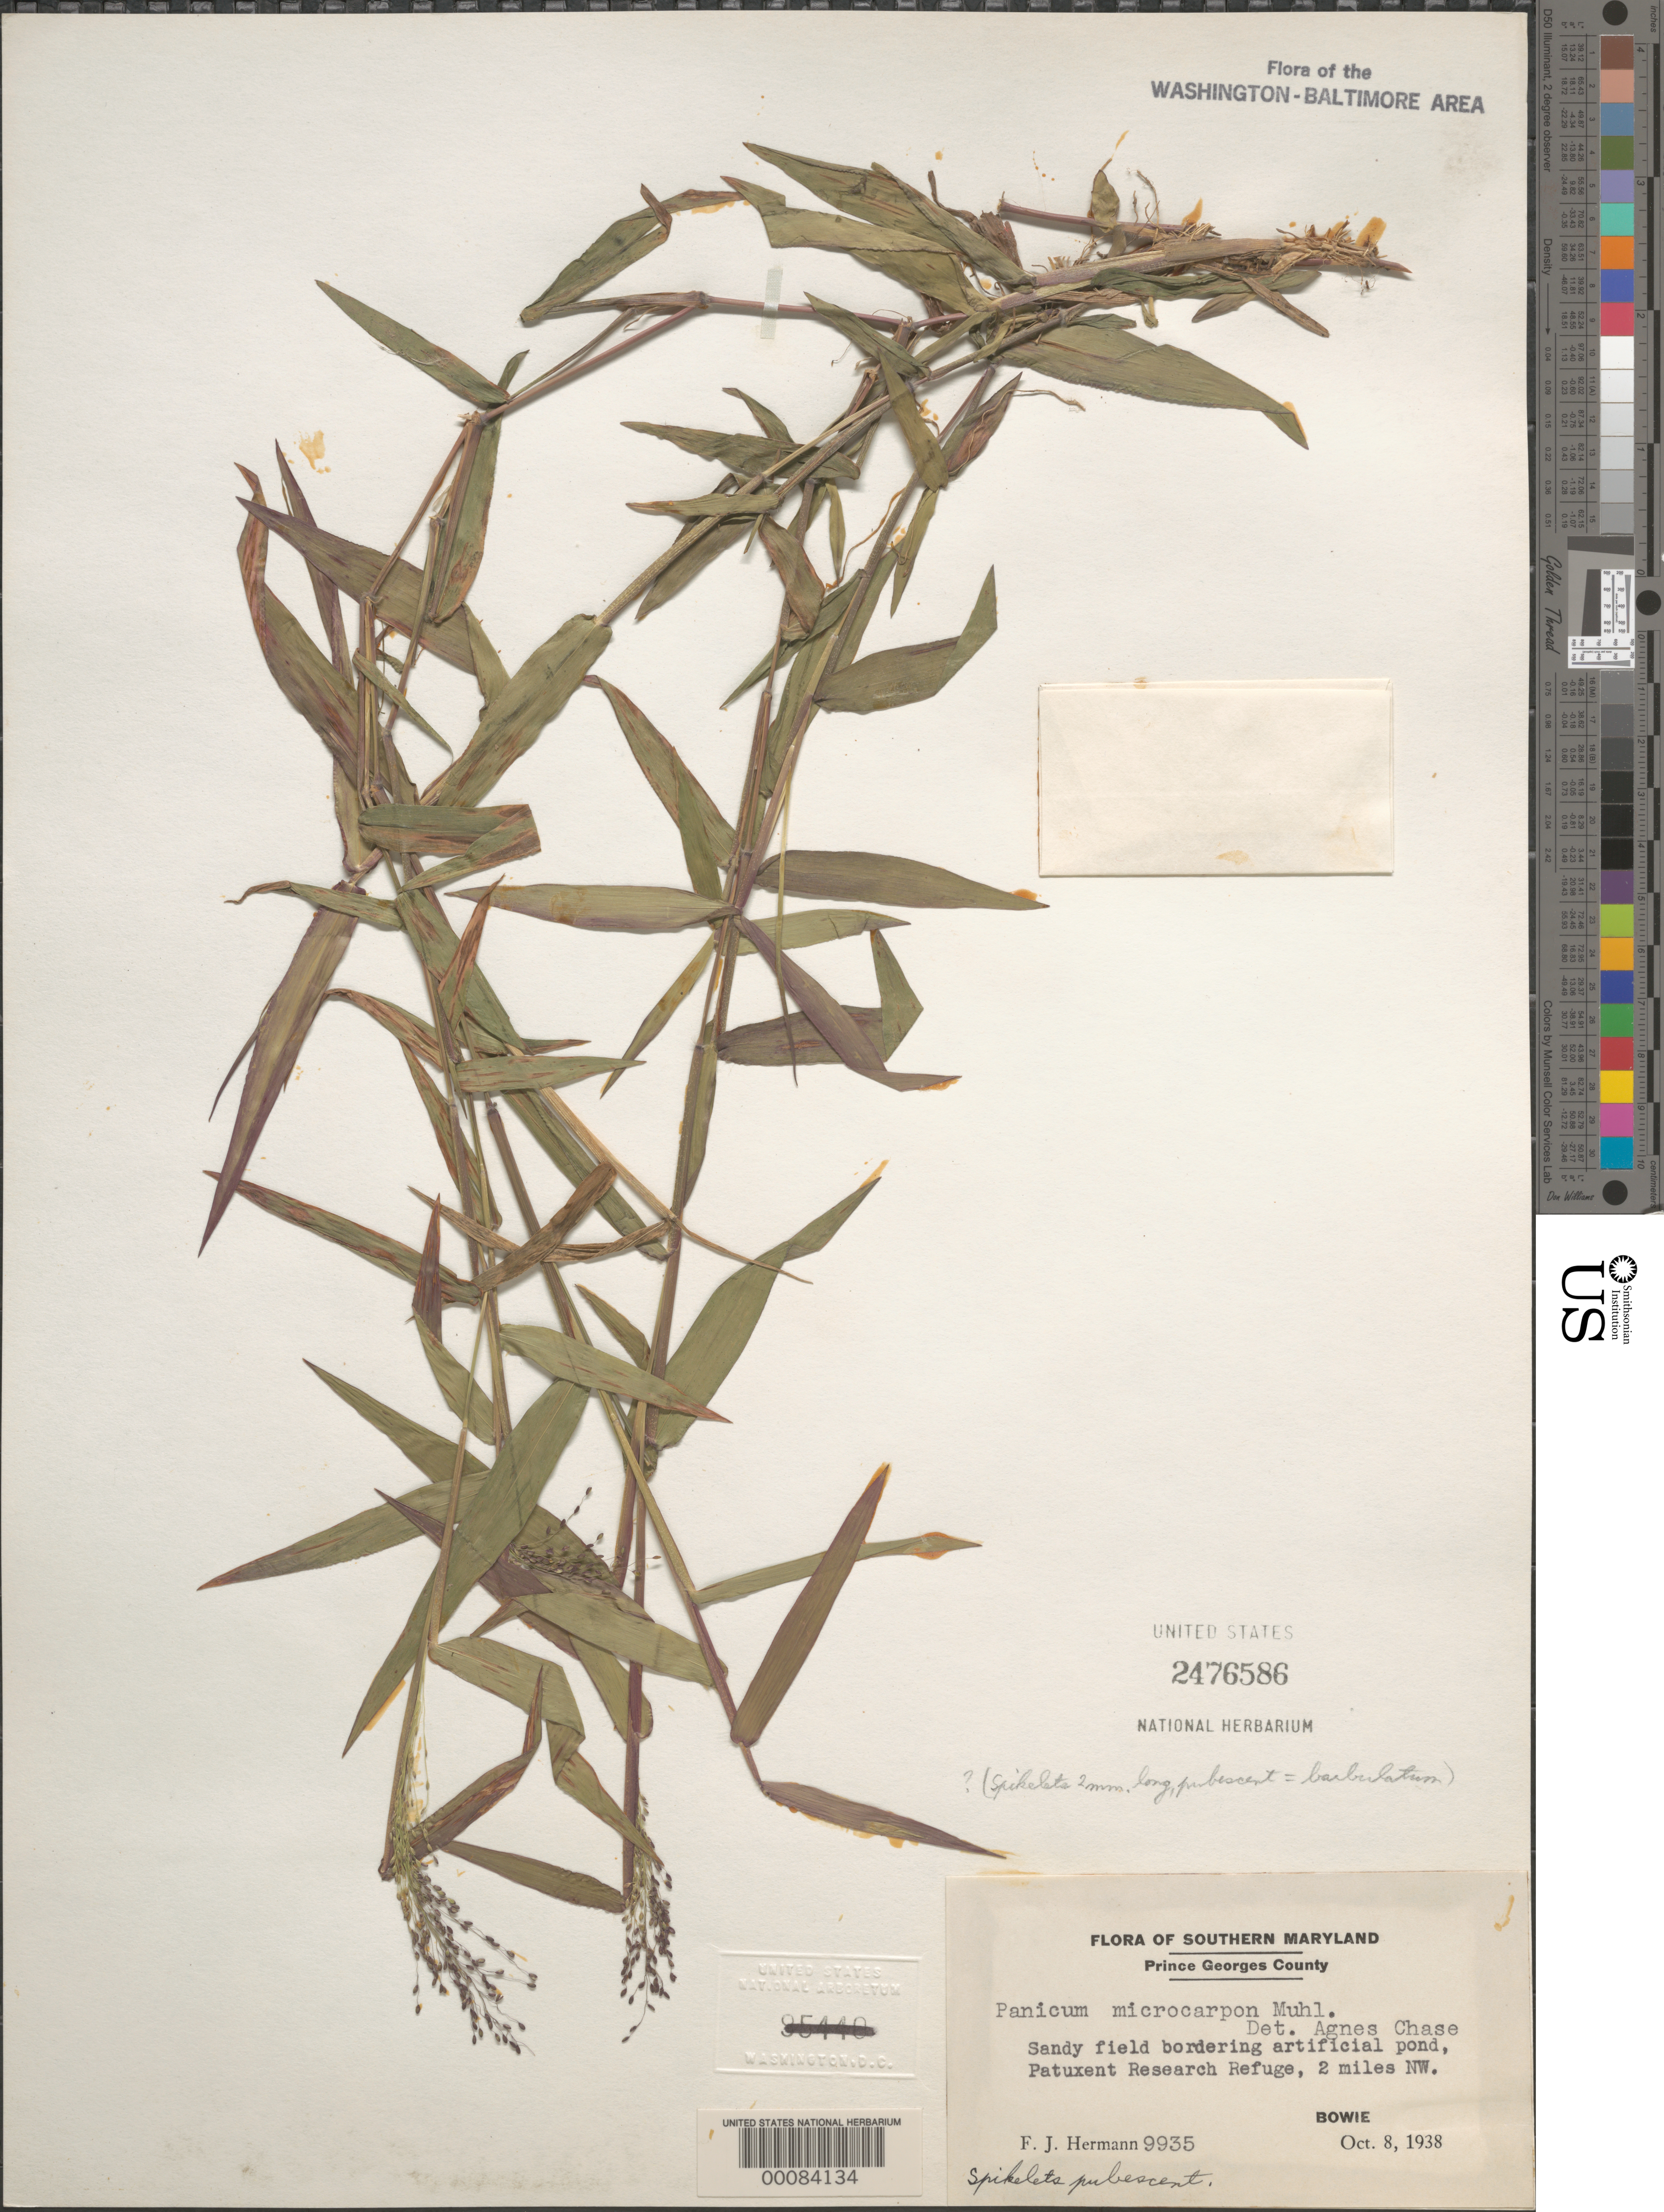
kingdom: Plantae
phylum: Tracheophyta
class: Liliopsida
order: Poales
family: Poaceae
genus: Dichanthelium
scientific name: Dichanthelium dichotomum var. dichotomum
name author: (L.) Gould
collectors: F. J. Hermann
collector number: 9935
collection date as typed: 08 Oct 1938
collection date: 1938-10-08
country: United States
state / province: Maryland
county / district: Prince George's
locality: Patuxent Research Refuge, Bowie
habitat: Sandy field bordering pond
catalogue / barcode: US 2476586